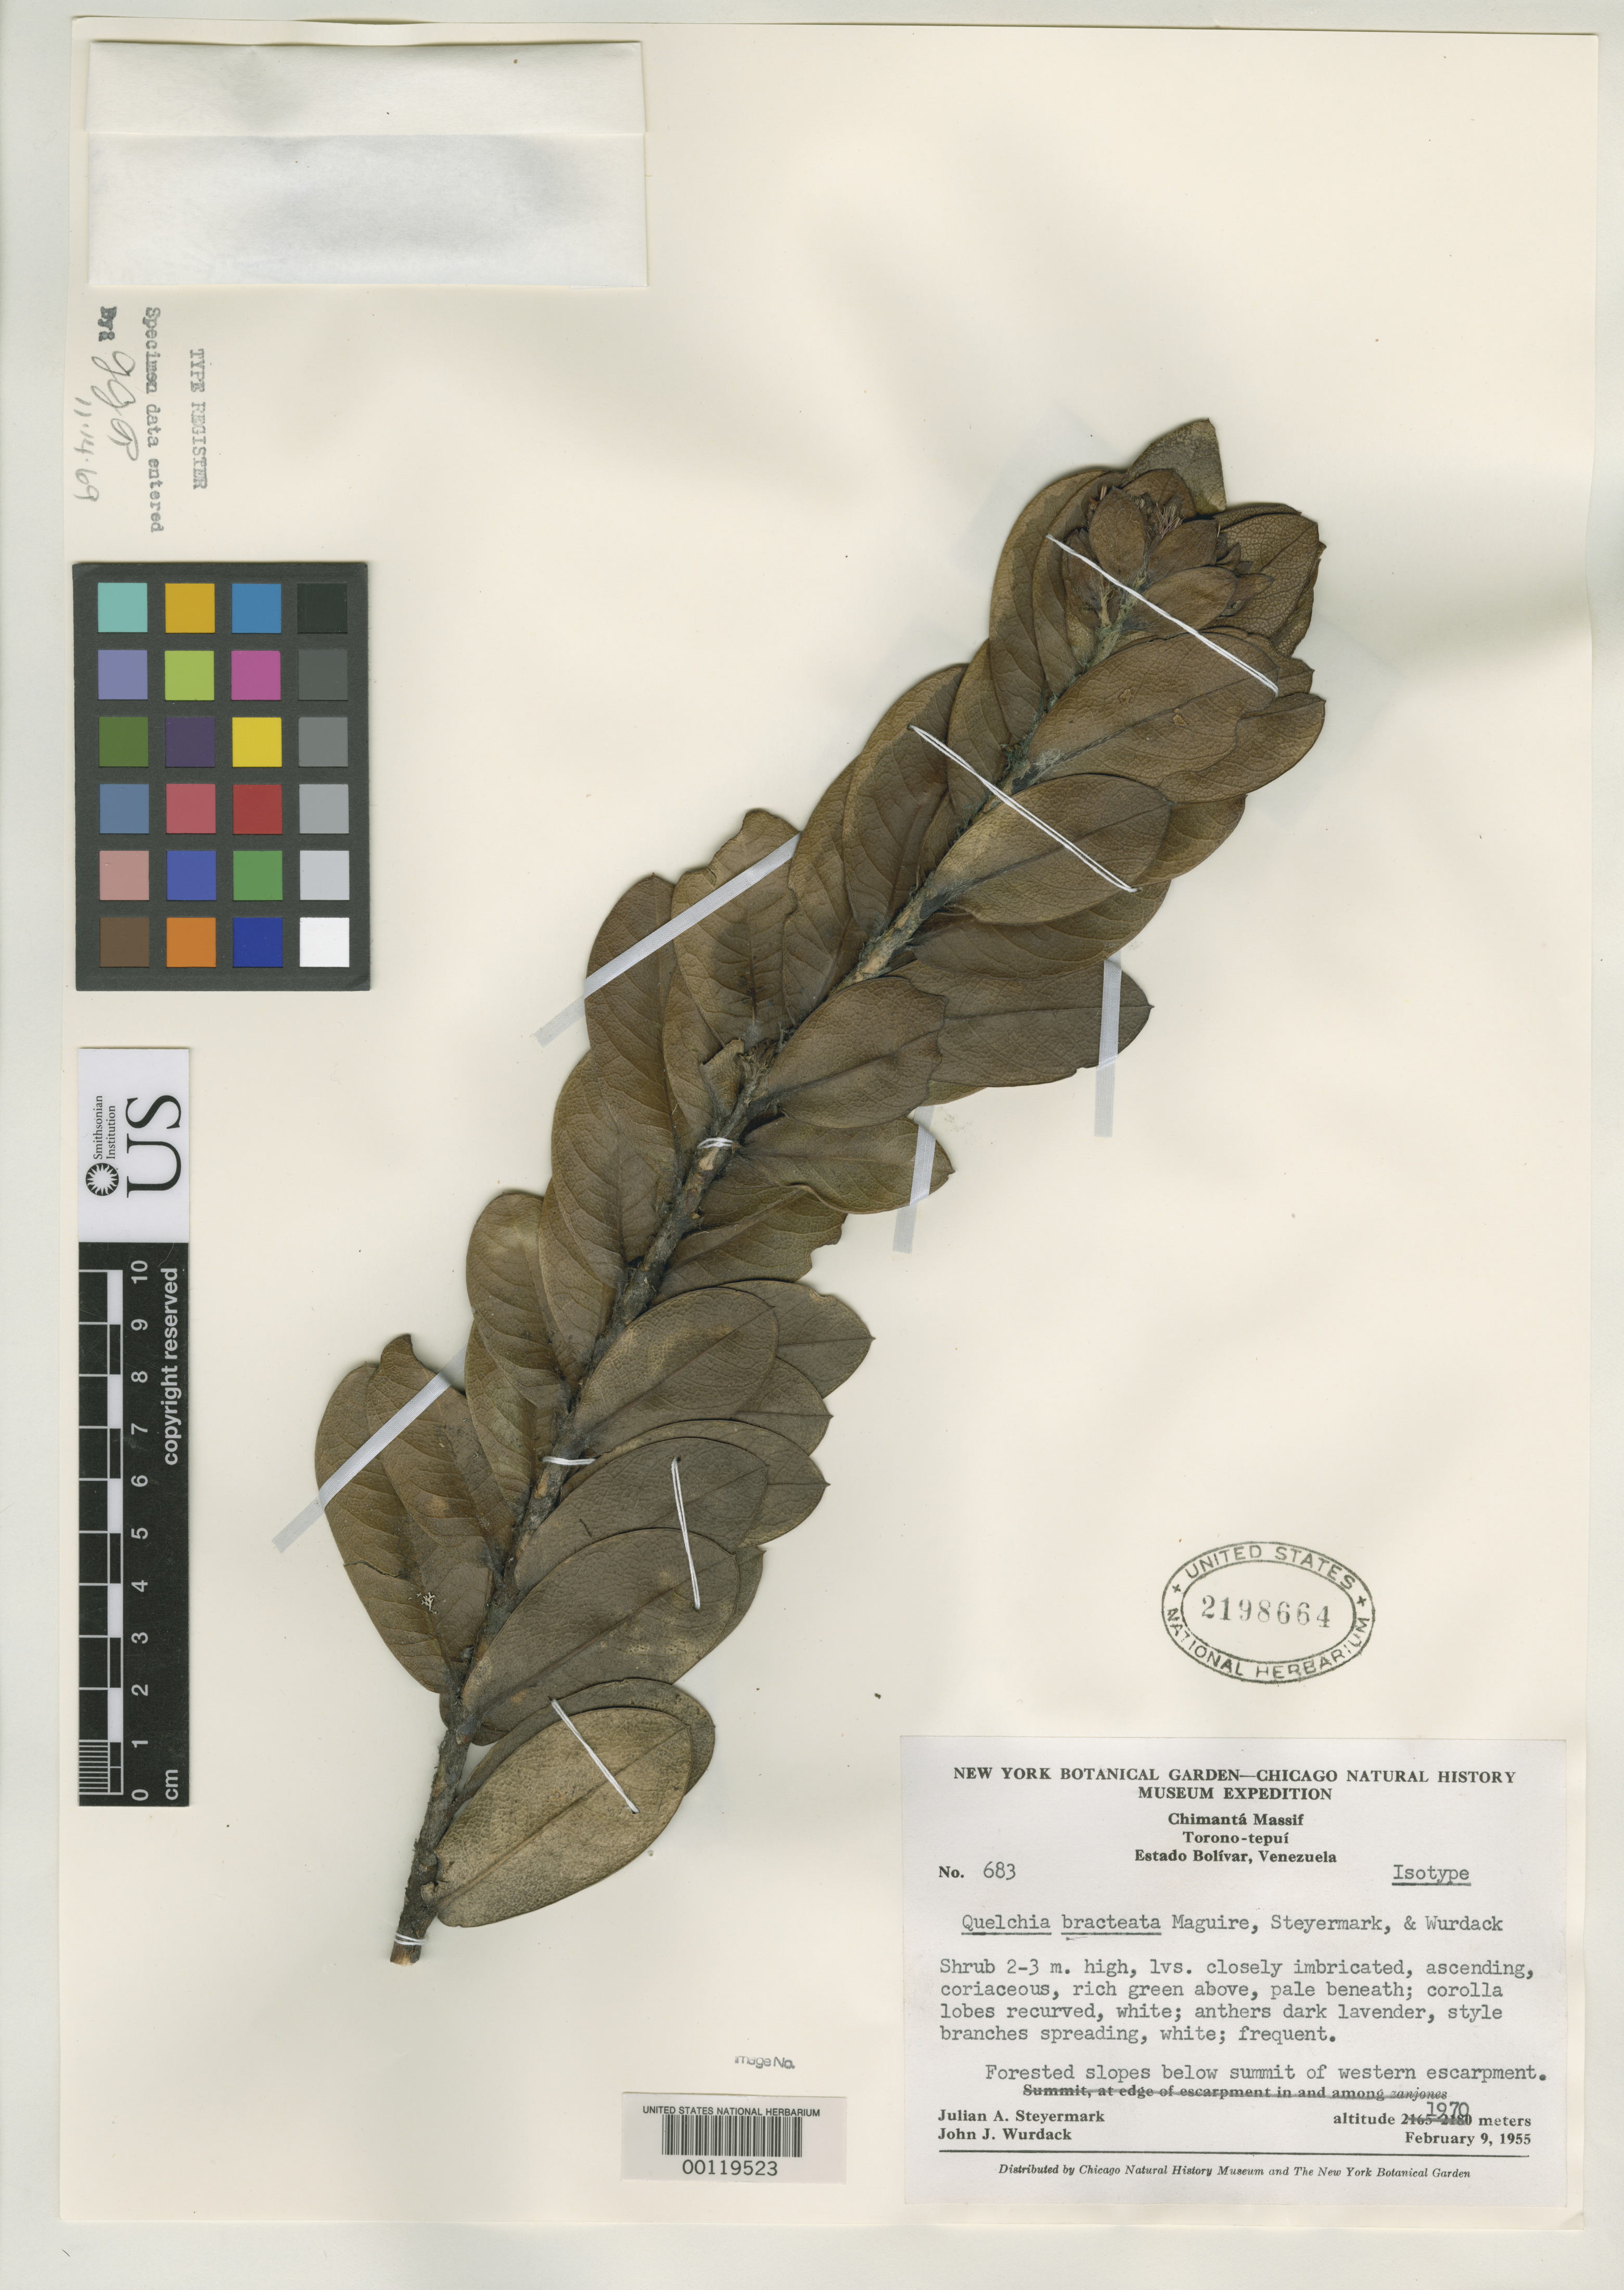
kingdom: Plantae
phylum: Tracheophyta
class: Magnoliopsida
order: Asterales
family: Asteraceae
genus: Quelchia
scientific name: Quelchia bracteata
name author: Maguire et al.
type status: Isotype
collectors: J. Steyermark & J. J. Wurdack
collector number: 683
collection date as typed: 09 Feb 1955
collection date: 1955-02-09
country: Venezuela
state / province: Bolivar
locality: Torono-tepui.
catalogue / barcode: US 2198664